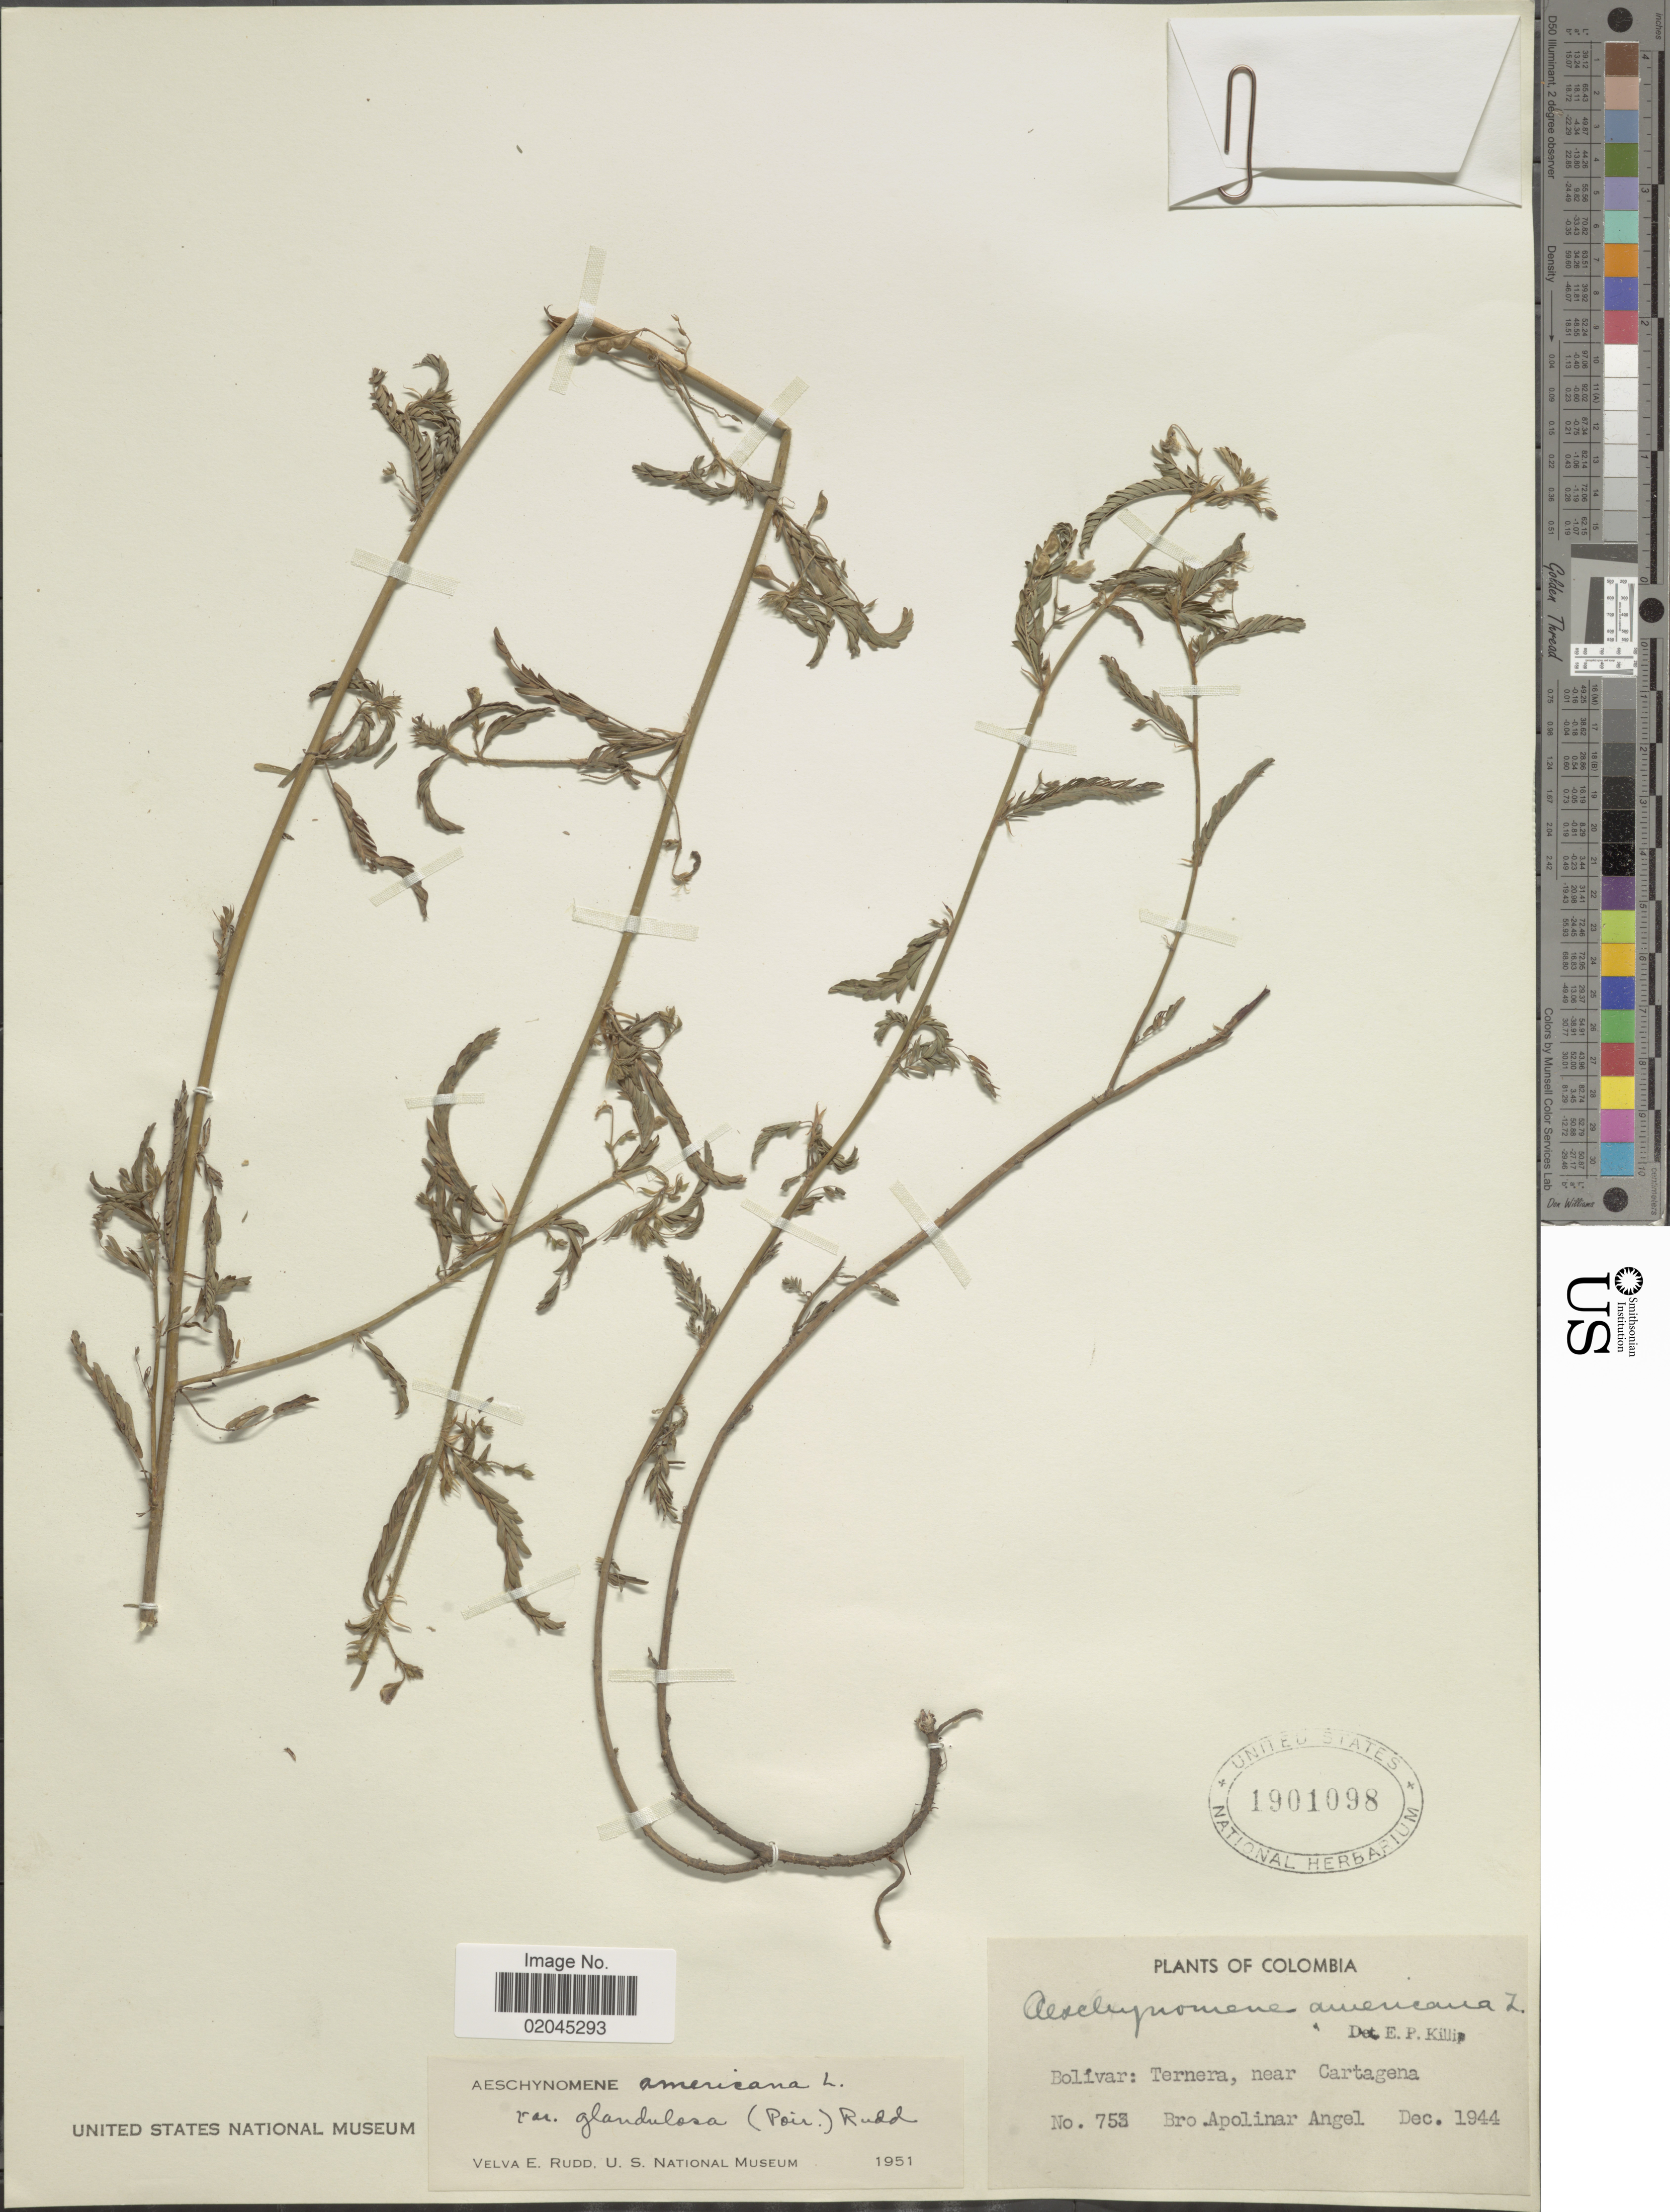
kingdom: Plantae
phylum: Tracheophyta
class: Magnoliopsida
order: Fabales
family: Fabaceae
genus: Aeschynomene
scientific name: Aeschynomene americana var. americana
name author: L.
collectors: Bro. Apolinar A.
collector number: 753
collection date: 1944-12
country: Colombia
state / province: Bolívar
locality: Ternera, near Cartagena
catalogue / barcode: US 1901098